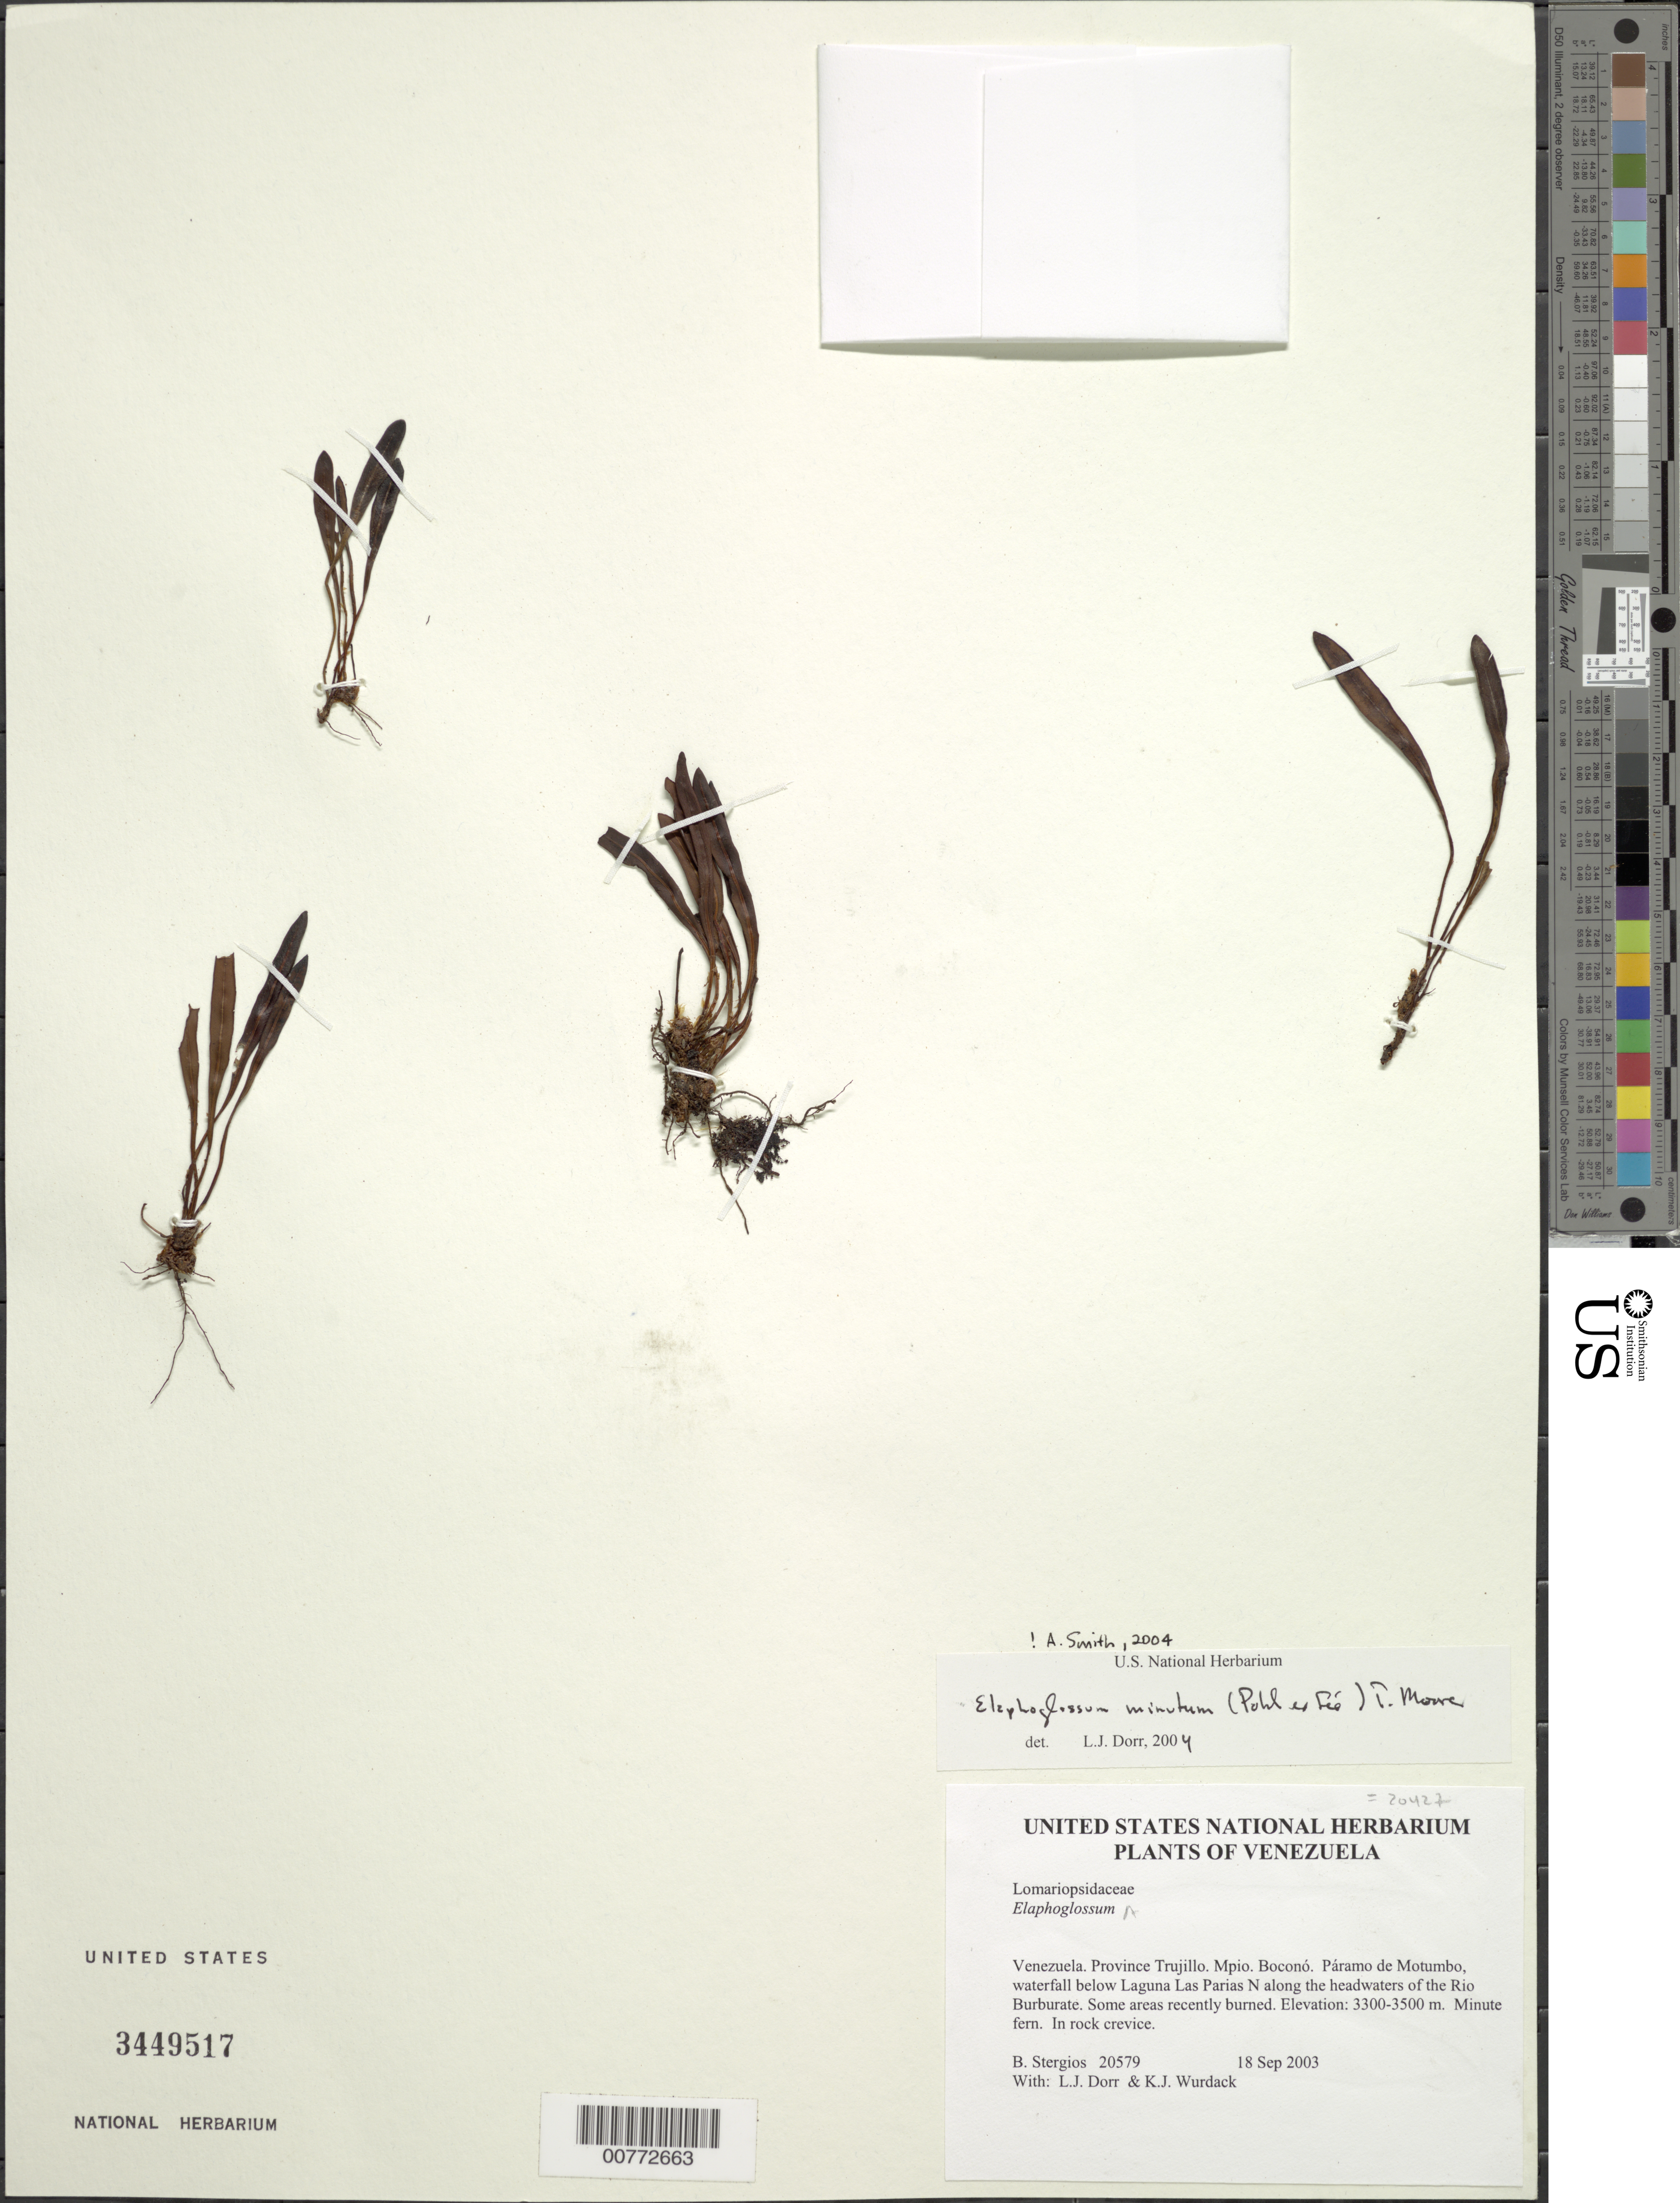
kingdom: Plantae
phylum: Tracheophyta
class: Polypodiopsida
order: Polypodiales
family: Dryopteridaceae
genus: Elaphoglossum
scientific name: Elaphoglossum minutum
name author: (Pohl ex Fée) T. Moore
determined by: Dorr, L. J., (BOT), Smithsonian Institution - National Museum of Natural History (UNITED STATES)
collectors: B. G. Stergios, L. J. Dorr & K. Wurdack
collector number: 20579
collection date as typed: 18 Sep 2003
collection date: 2003-09-18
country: Venezuela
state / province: Trujillo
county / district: Boconó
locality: Páramo de Motumbo, waterfall below Laguna Las Parias N along the headwaters of the Rio Burburate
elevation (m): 3300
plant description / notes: PORT, US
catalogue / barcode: US 3449517